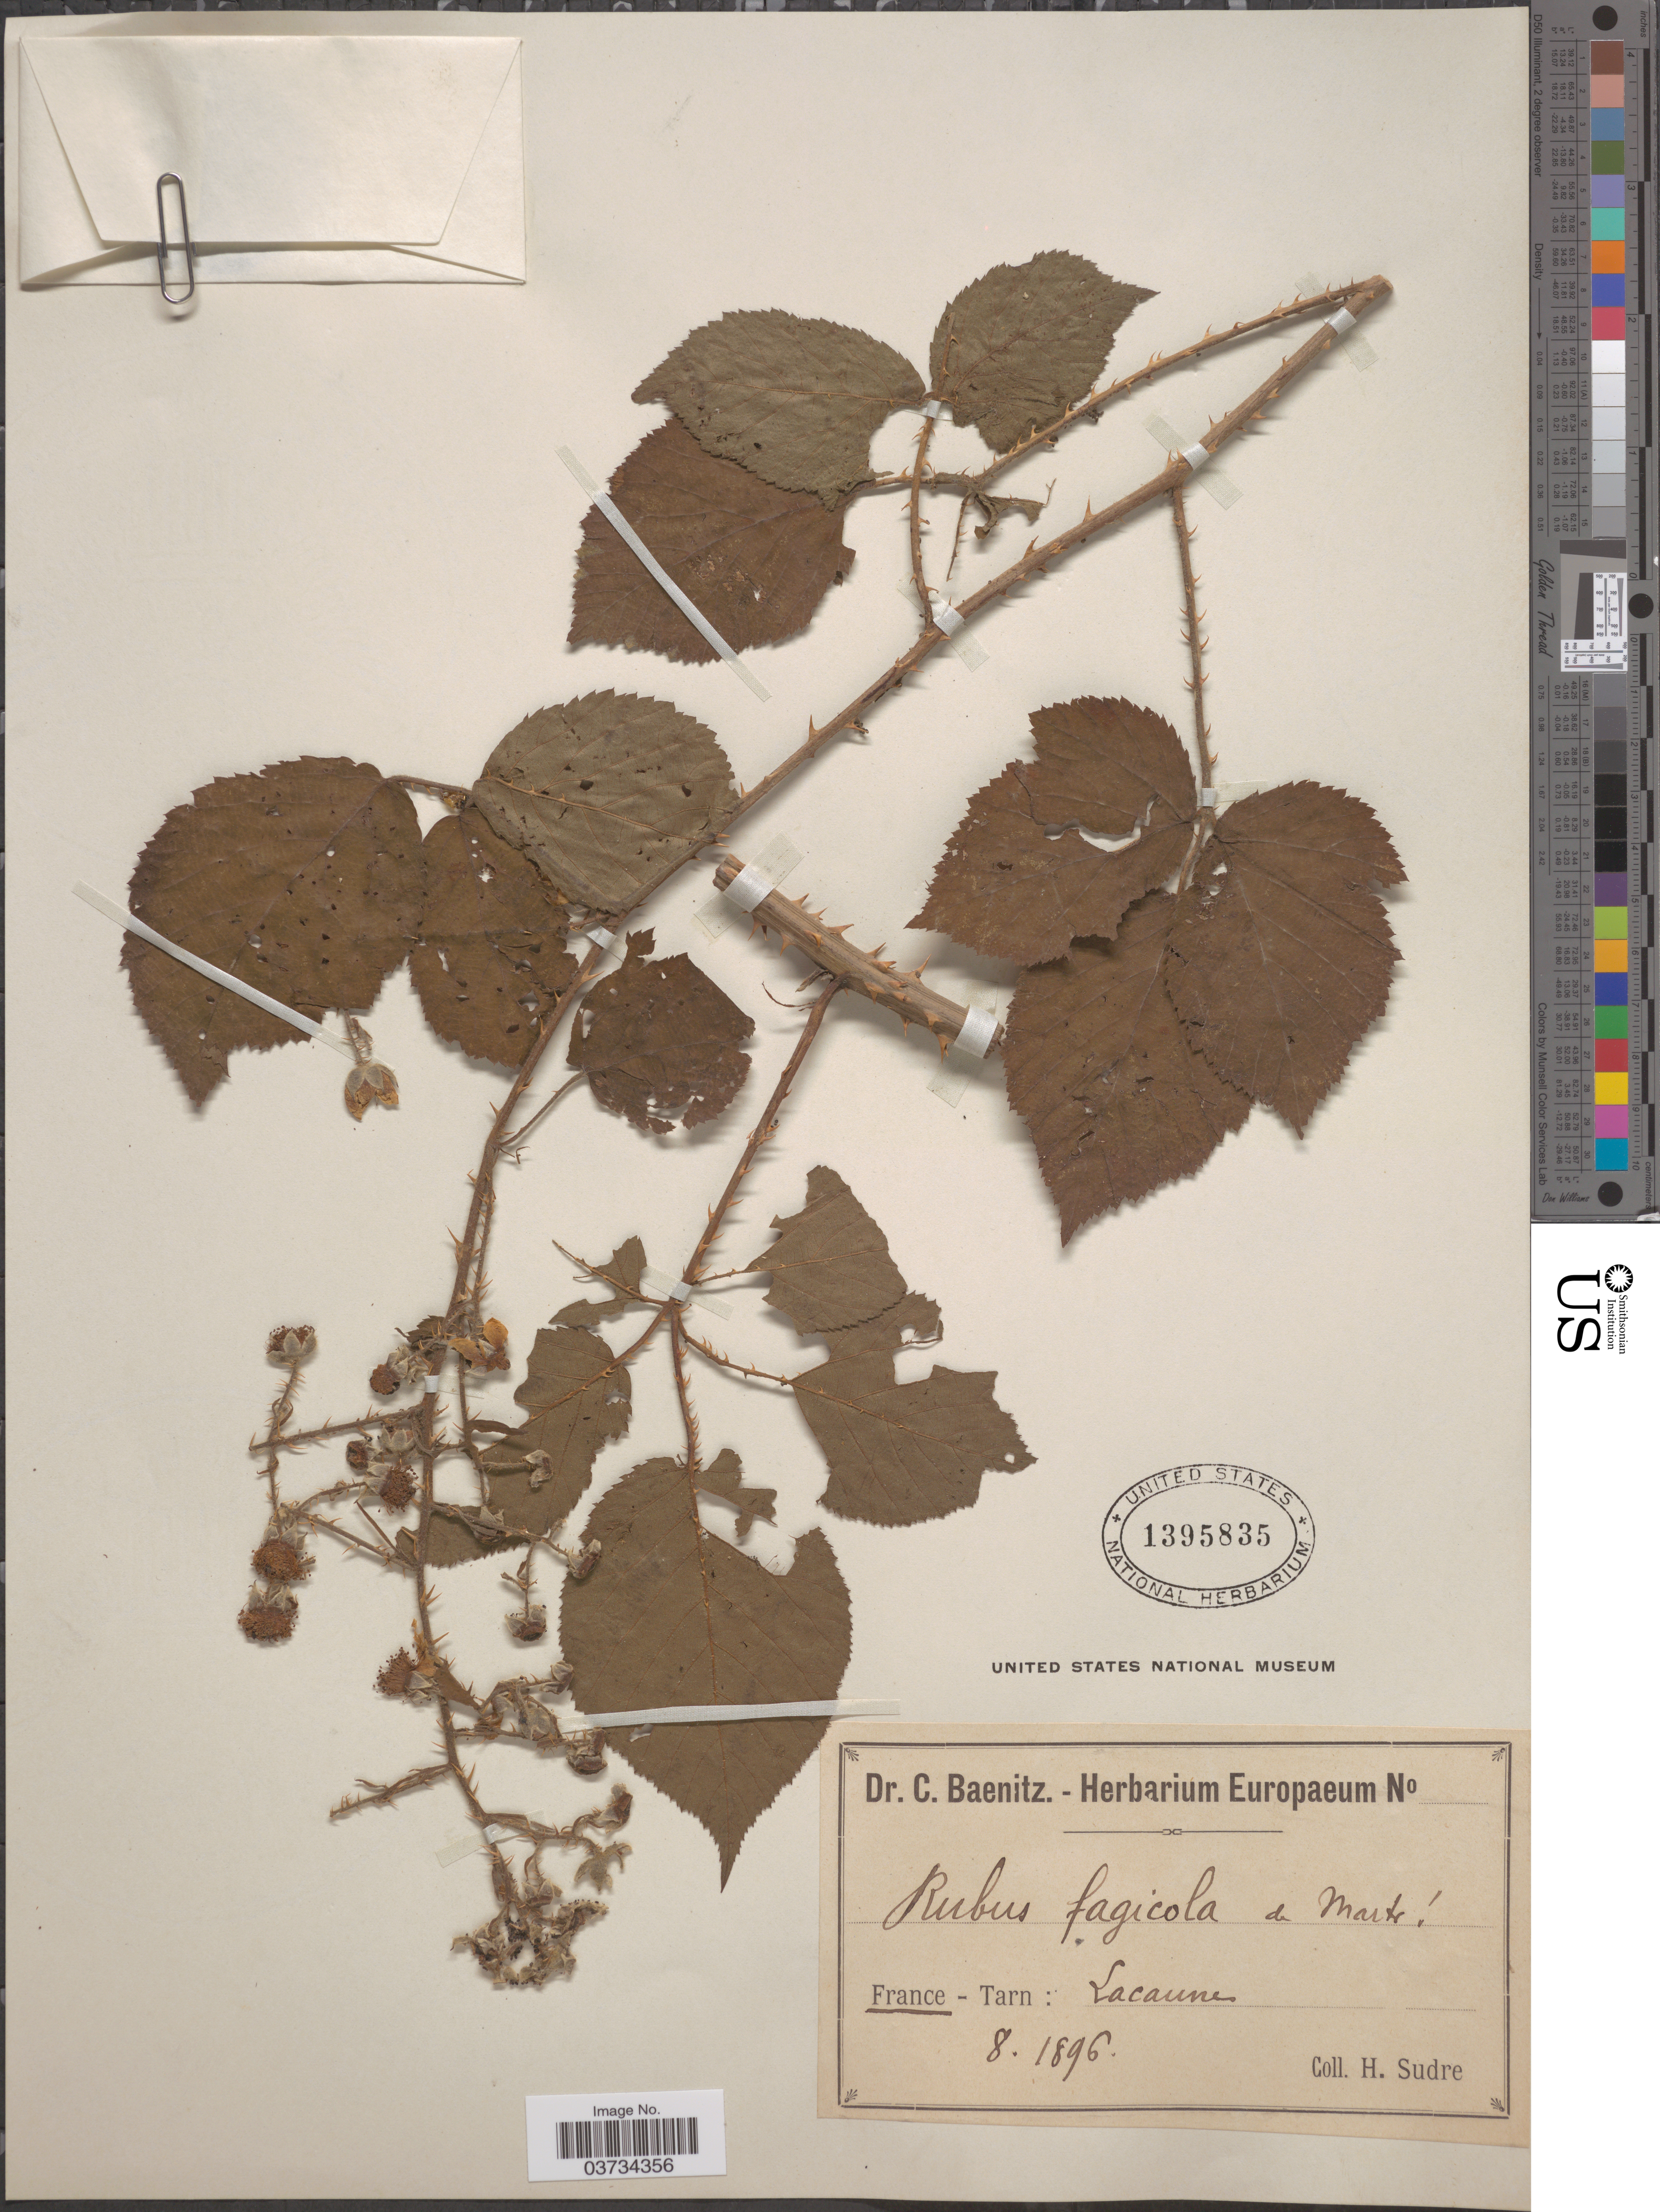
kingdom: Plantae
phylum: Tracheophyta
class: Magnoliopsida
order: Rosales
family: Rosaceae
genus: Rubus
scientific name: Rubus fagicola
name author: Martrin-Donos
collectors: H. Sudre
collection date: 1896-08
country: France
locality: Tarn: Lacaune.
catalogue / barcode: US 1395835